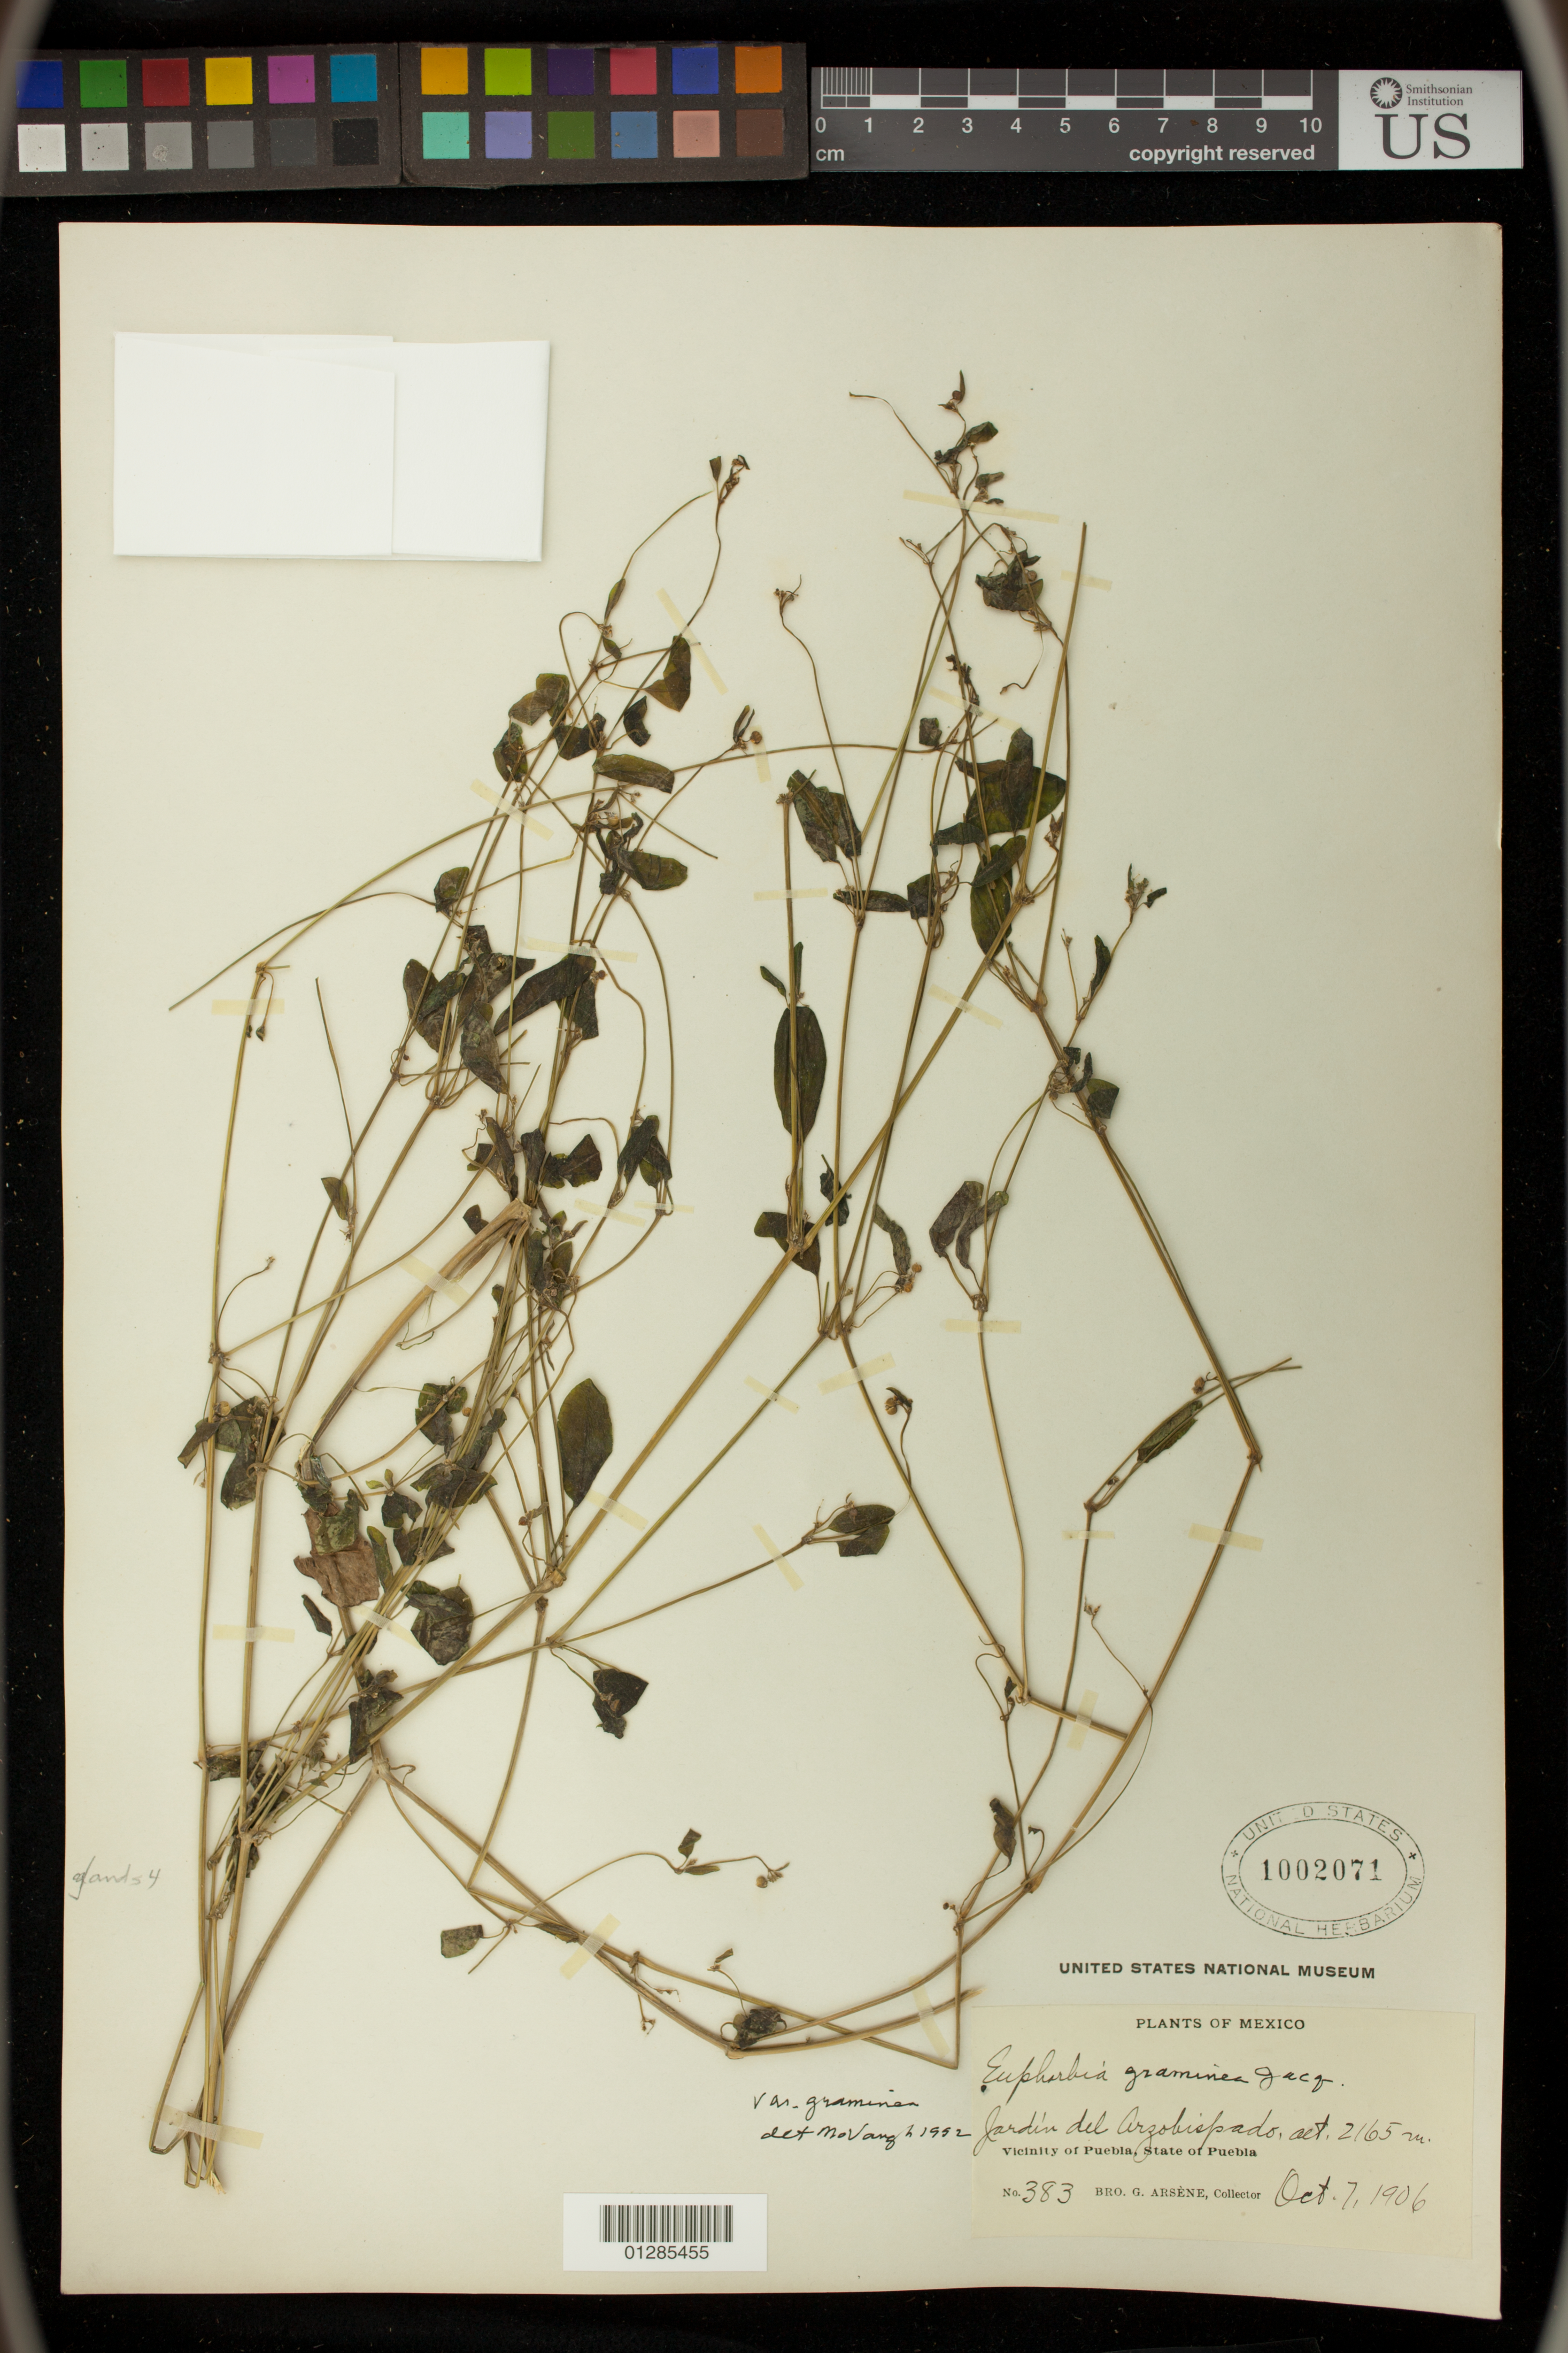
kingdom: Plantae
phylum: Tracheophyta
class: Magnoliopsida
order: Malpighiales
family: Euphorbiaceae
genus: Euphorbia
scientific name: Euphorbia graminea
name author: Jacq.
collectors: Bro. G. Arsène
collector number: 383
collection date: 1906-10-07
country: Mexico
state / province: Puebla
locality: Jardin del Arzobispado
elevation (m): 2165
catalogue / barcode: US 1002071